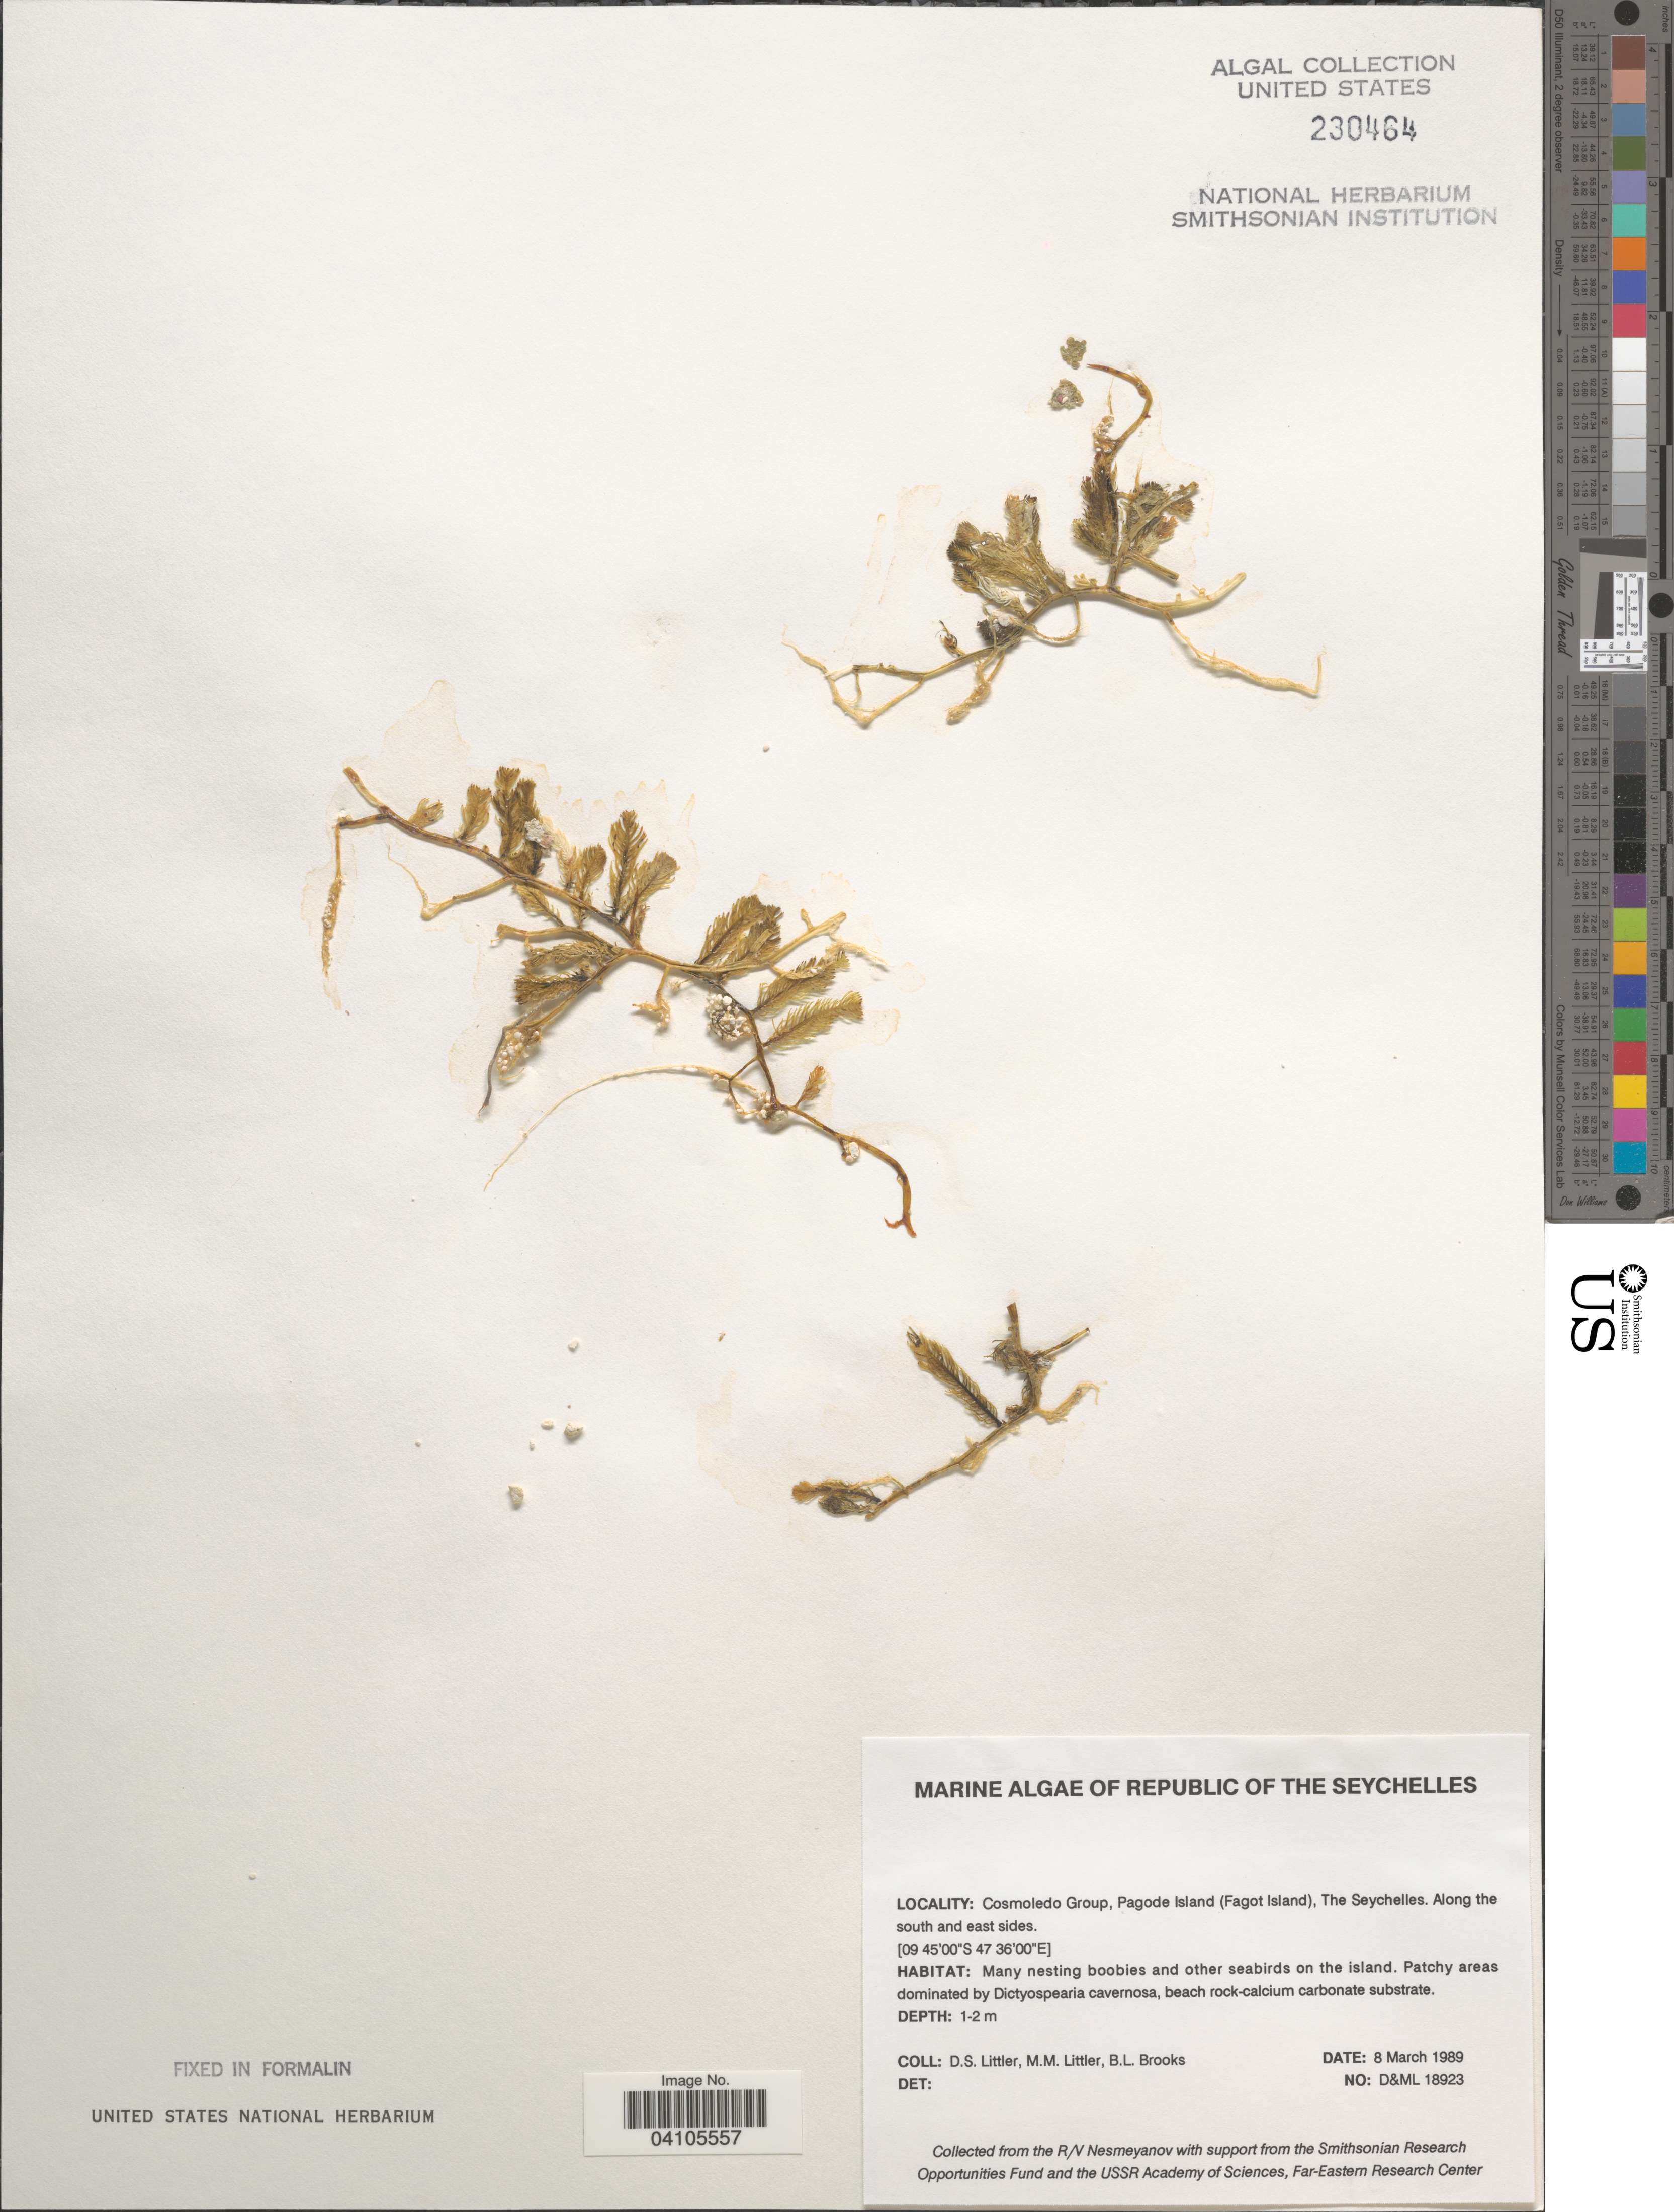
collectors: D. S. Littler & B. Brooks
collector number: D&ML 18923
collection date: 1989-03-08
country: Seychelles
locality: Cosmoledo Group, Pagode Island (Fagot Island). Along the south and east sides.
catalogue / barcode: US 230464